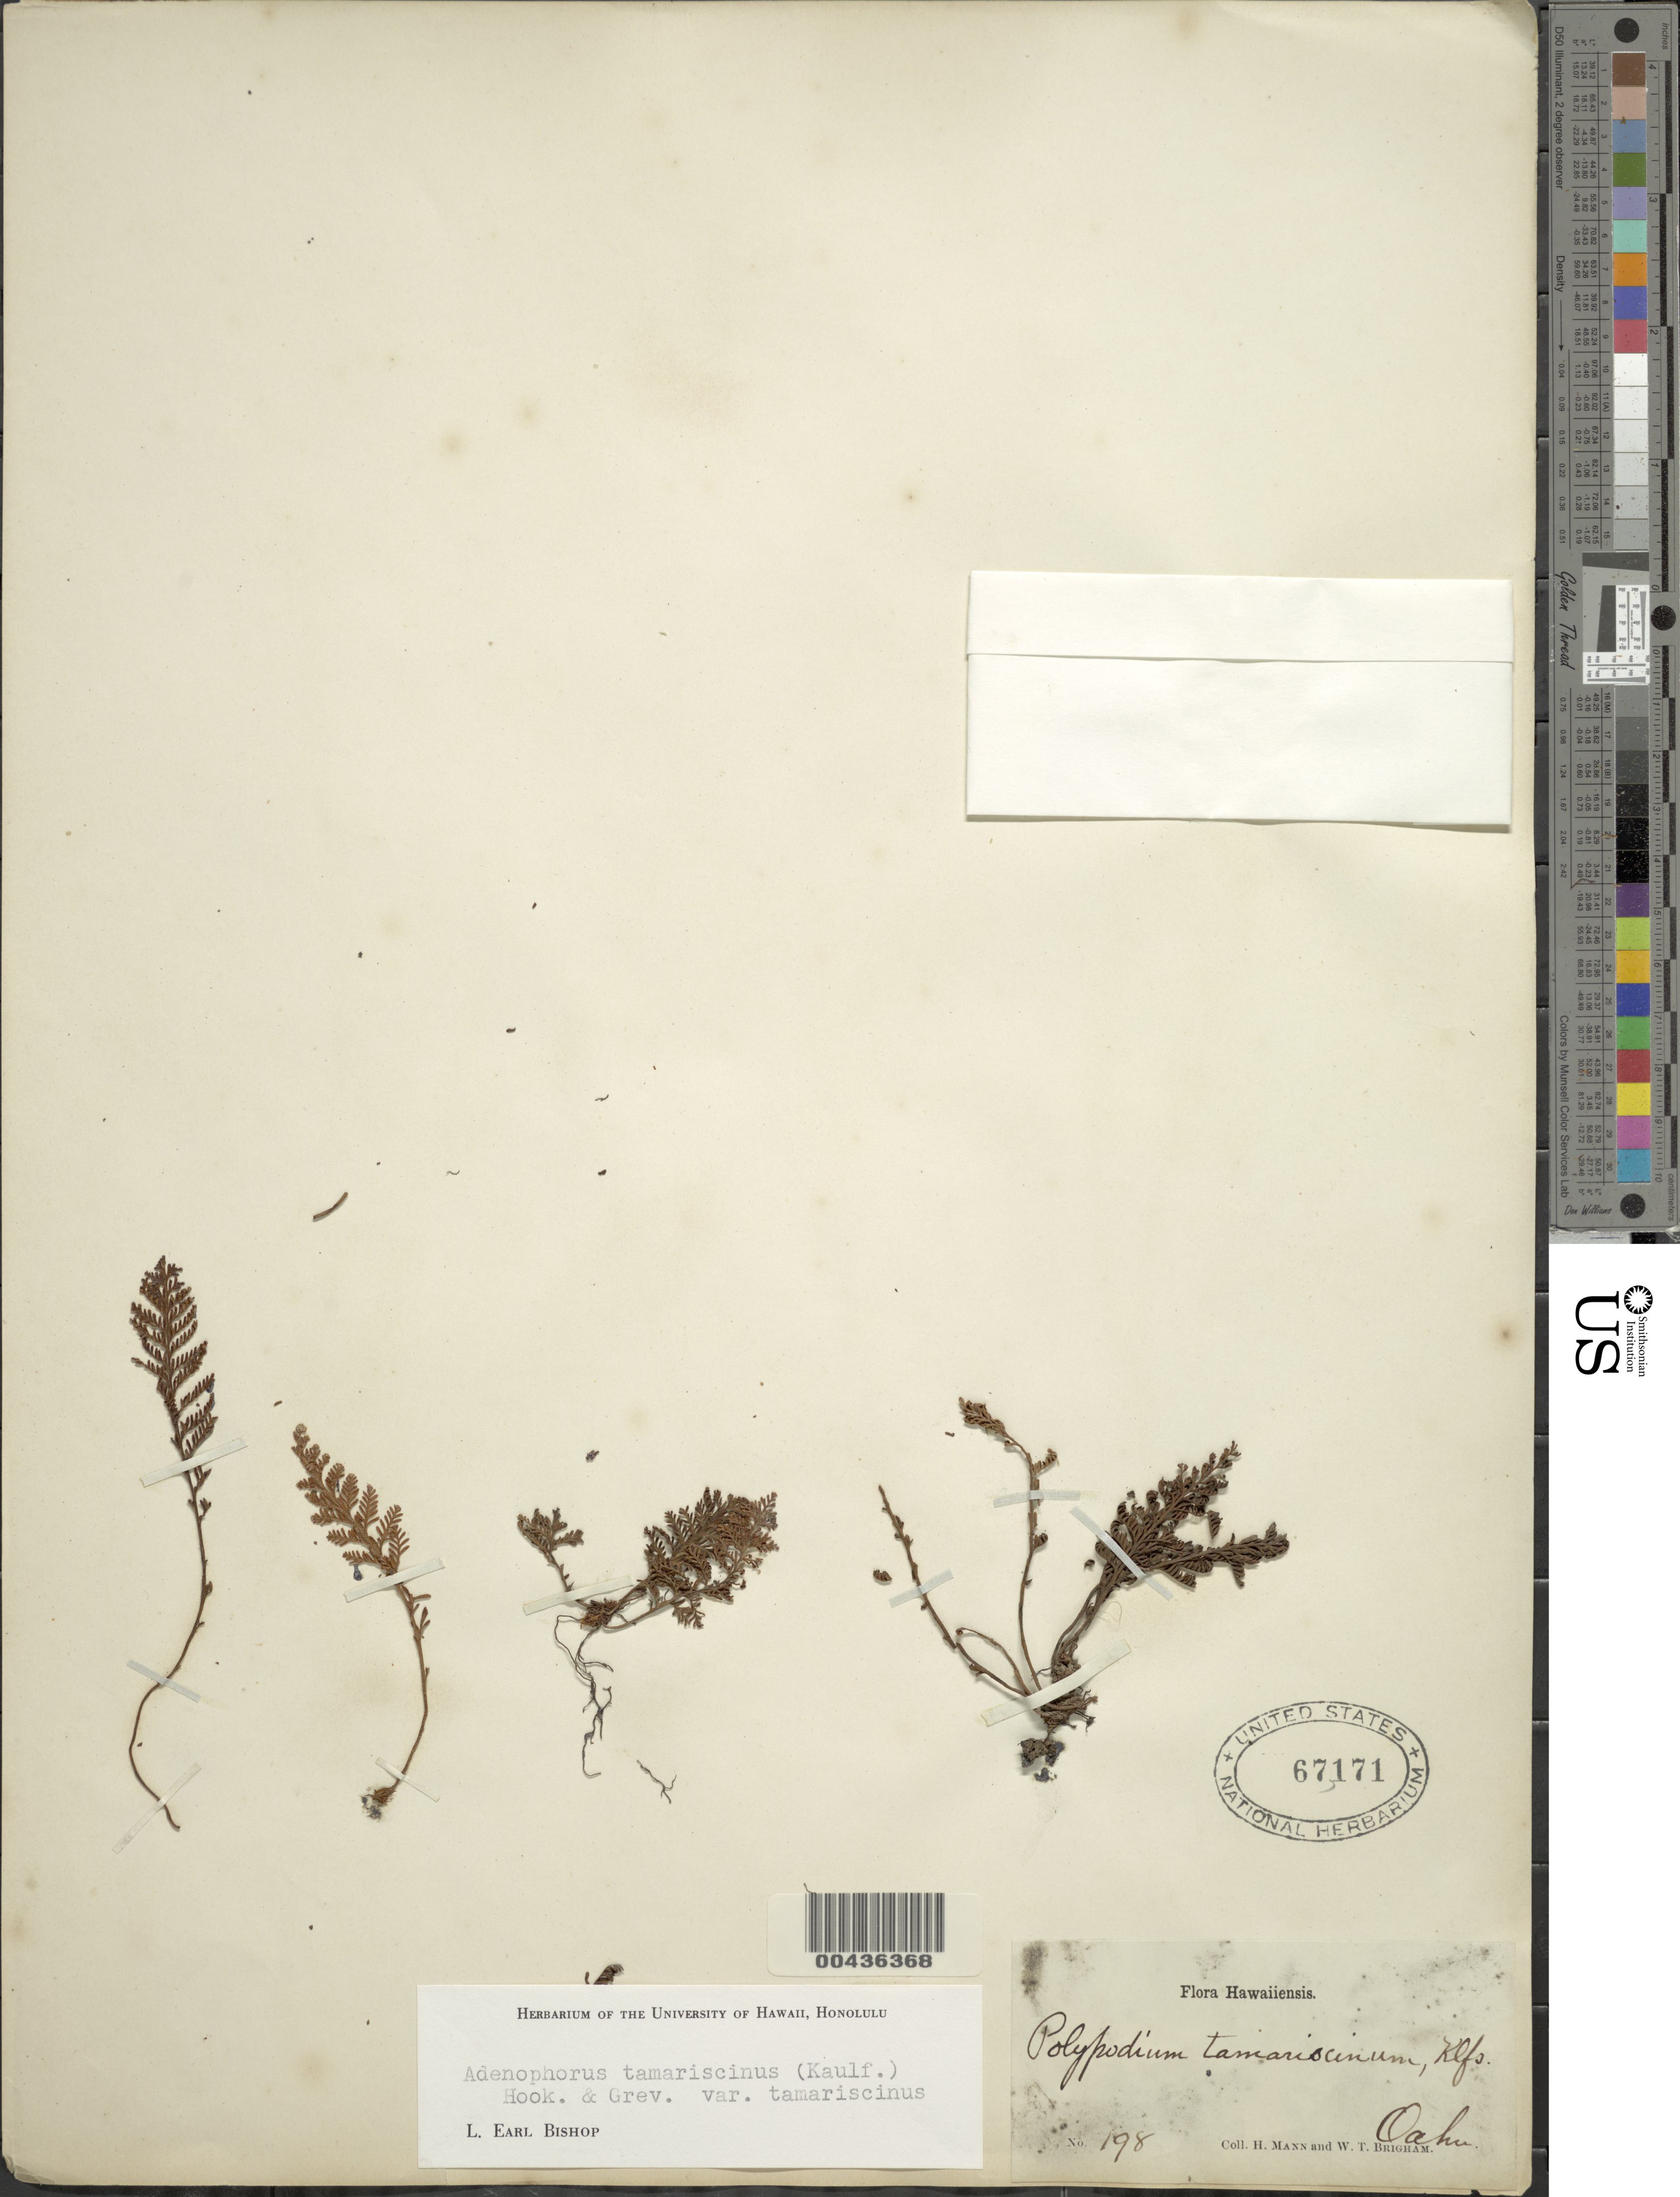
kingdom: Plantae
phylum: Tracheophyta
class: Polypodiopsida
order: Polypodiales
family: Polypodiaceae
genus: Adenophorus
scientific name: Adenophorus tamariscinus var. tamariscinus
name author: Hook. & Grev.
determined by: Bishop, L. E.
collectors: H. Mann & W. T. Brigham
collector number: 198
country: United States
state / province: Hawaii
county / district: Honolulu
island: Oahu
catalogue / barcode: US 67171